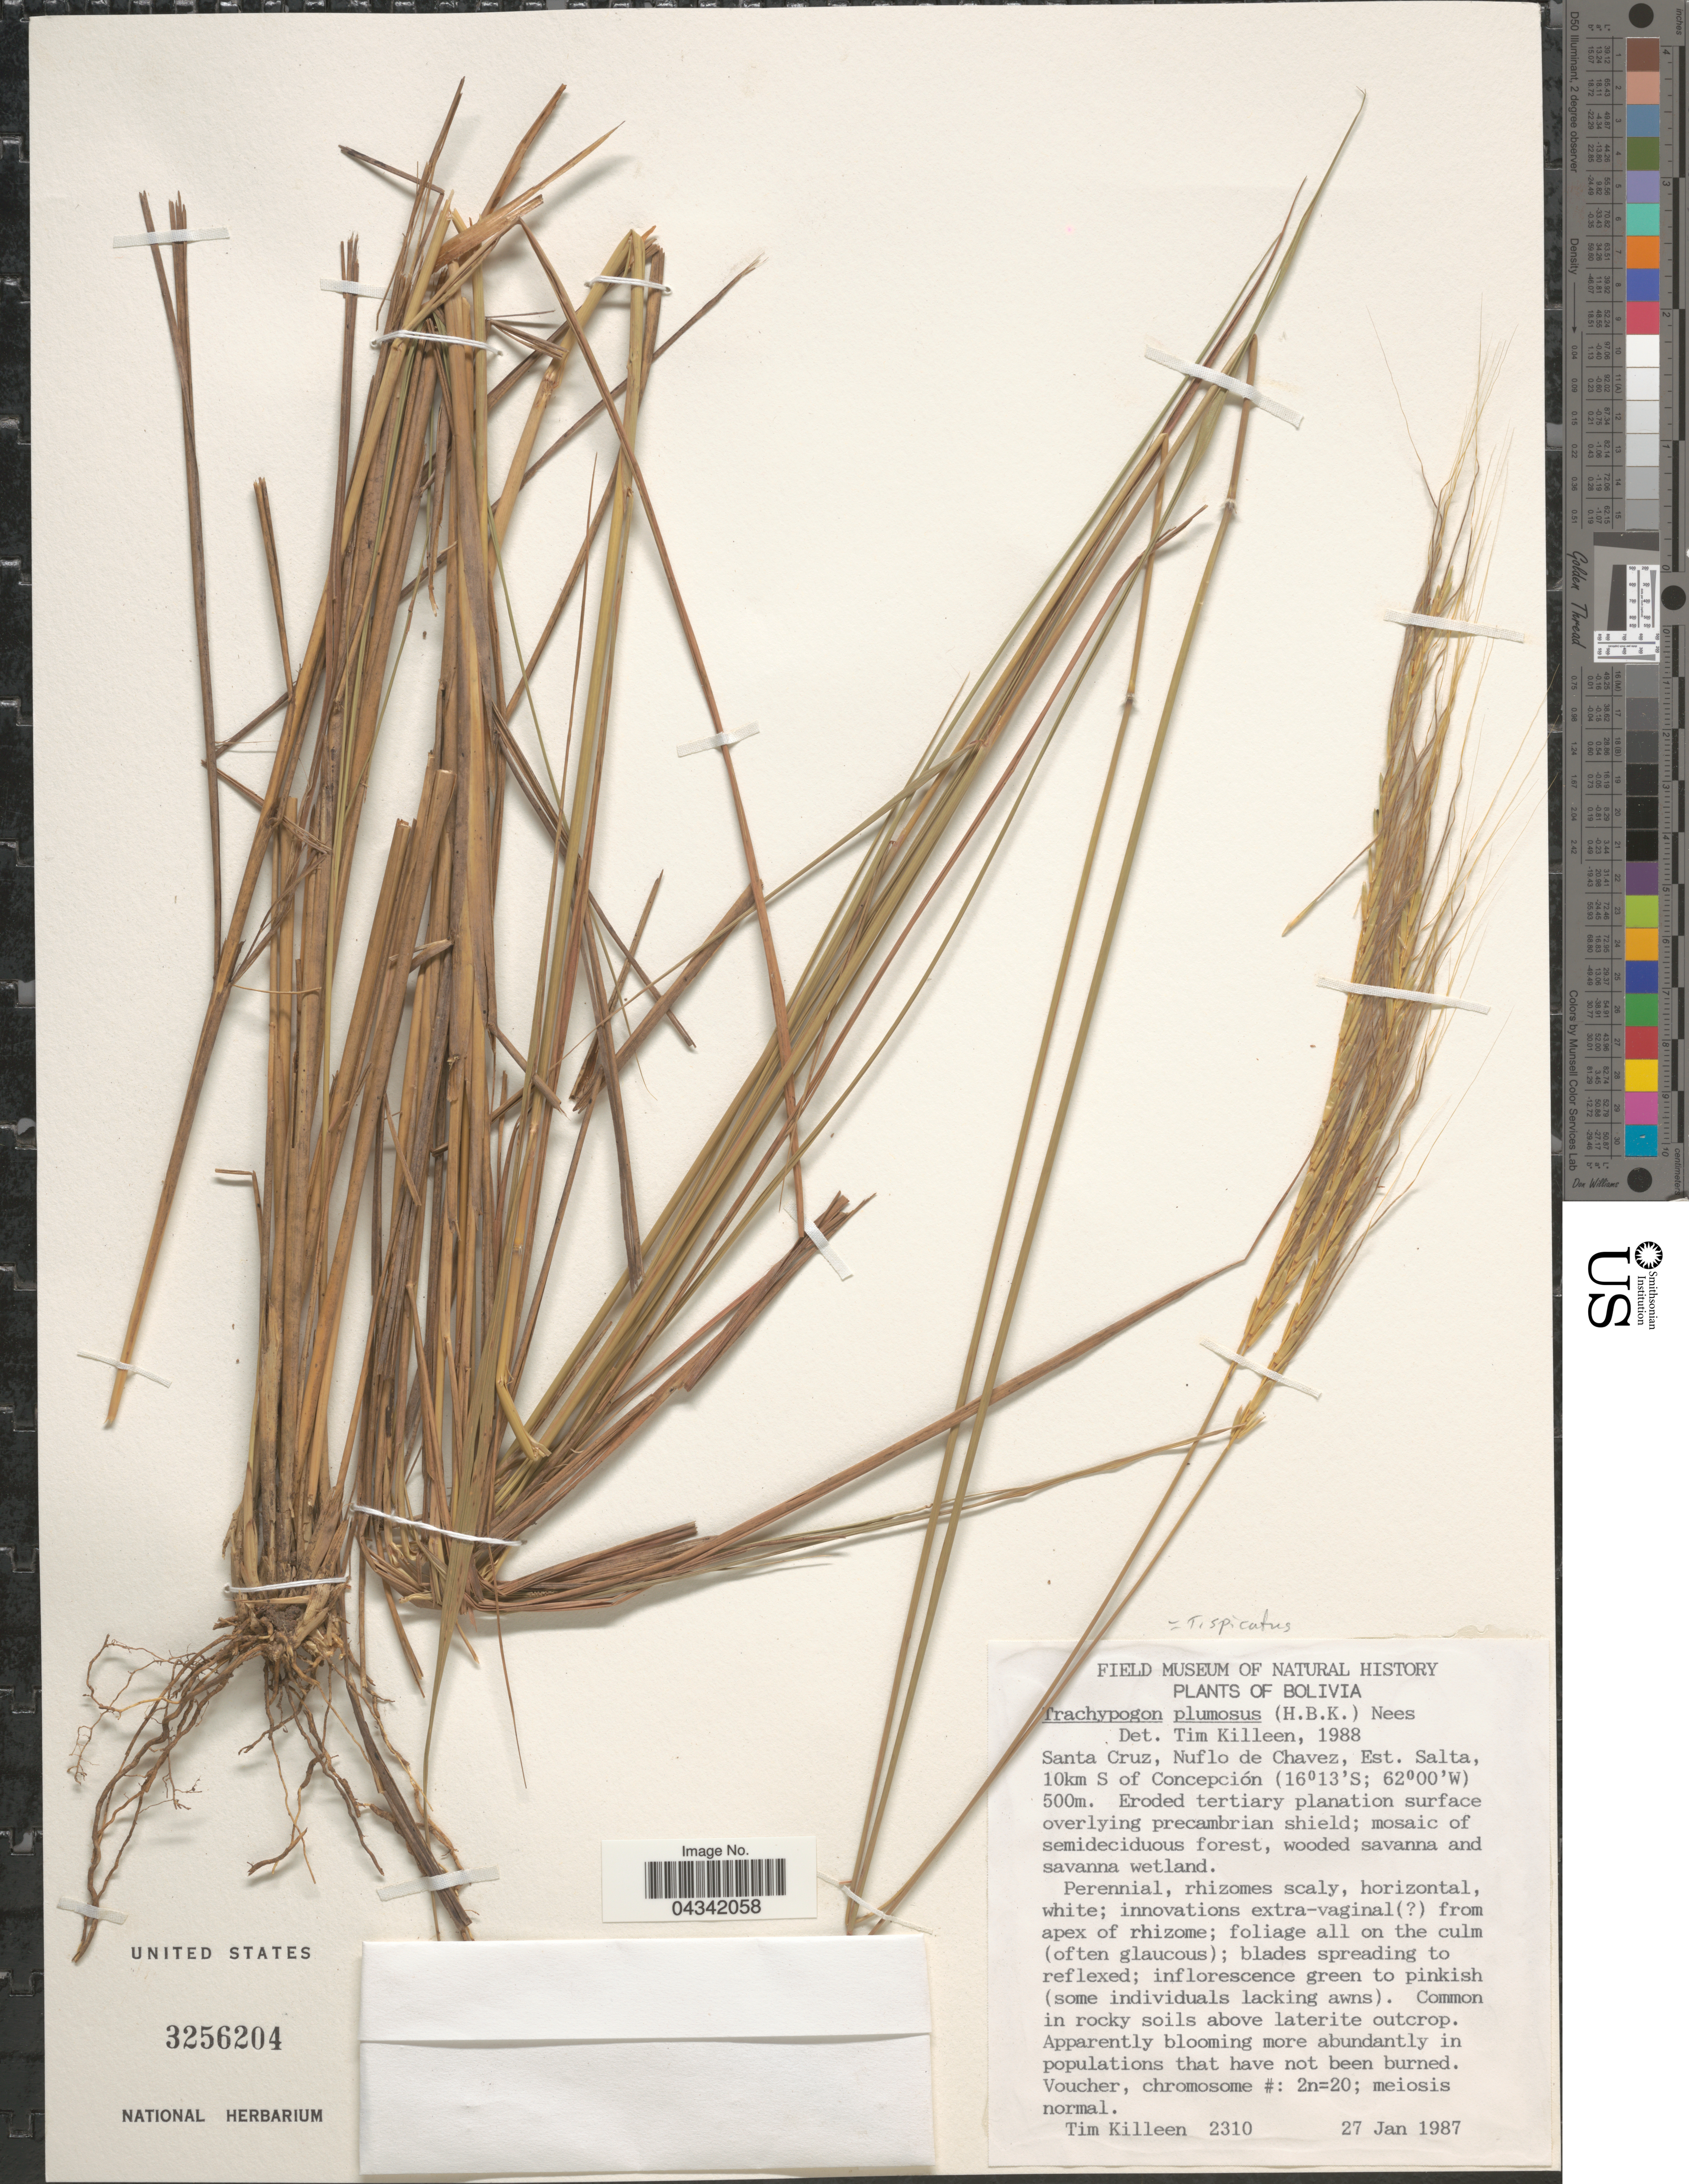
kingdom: Plantae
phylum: Tracheophyta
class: Liliopsida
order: Poales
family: Poaceae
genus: Trachypogon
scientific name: Trachypogon spicatus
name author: (L. f.) Kuntze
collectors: T. J. Killeen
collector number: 2310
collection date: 1987-01-27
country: Bolivia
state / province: Santa Cruz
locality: Nuflo de Chavez, Est. Salta, 10km S of Concepción.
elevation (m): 500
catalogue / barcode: US 3256204